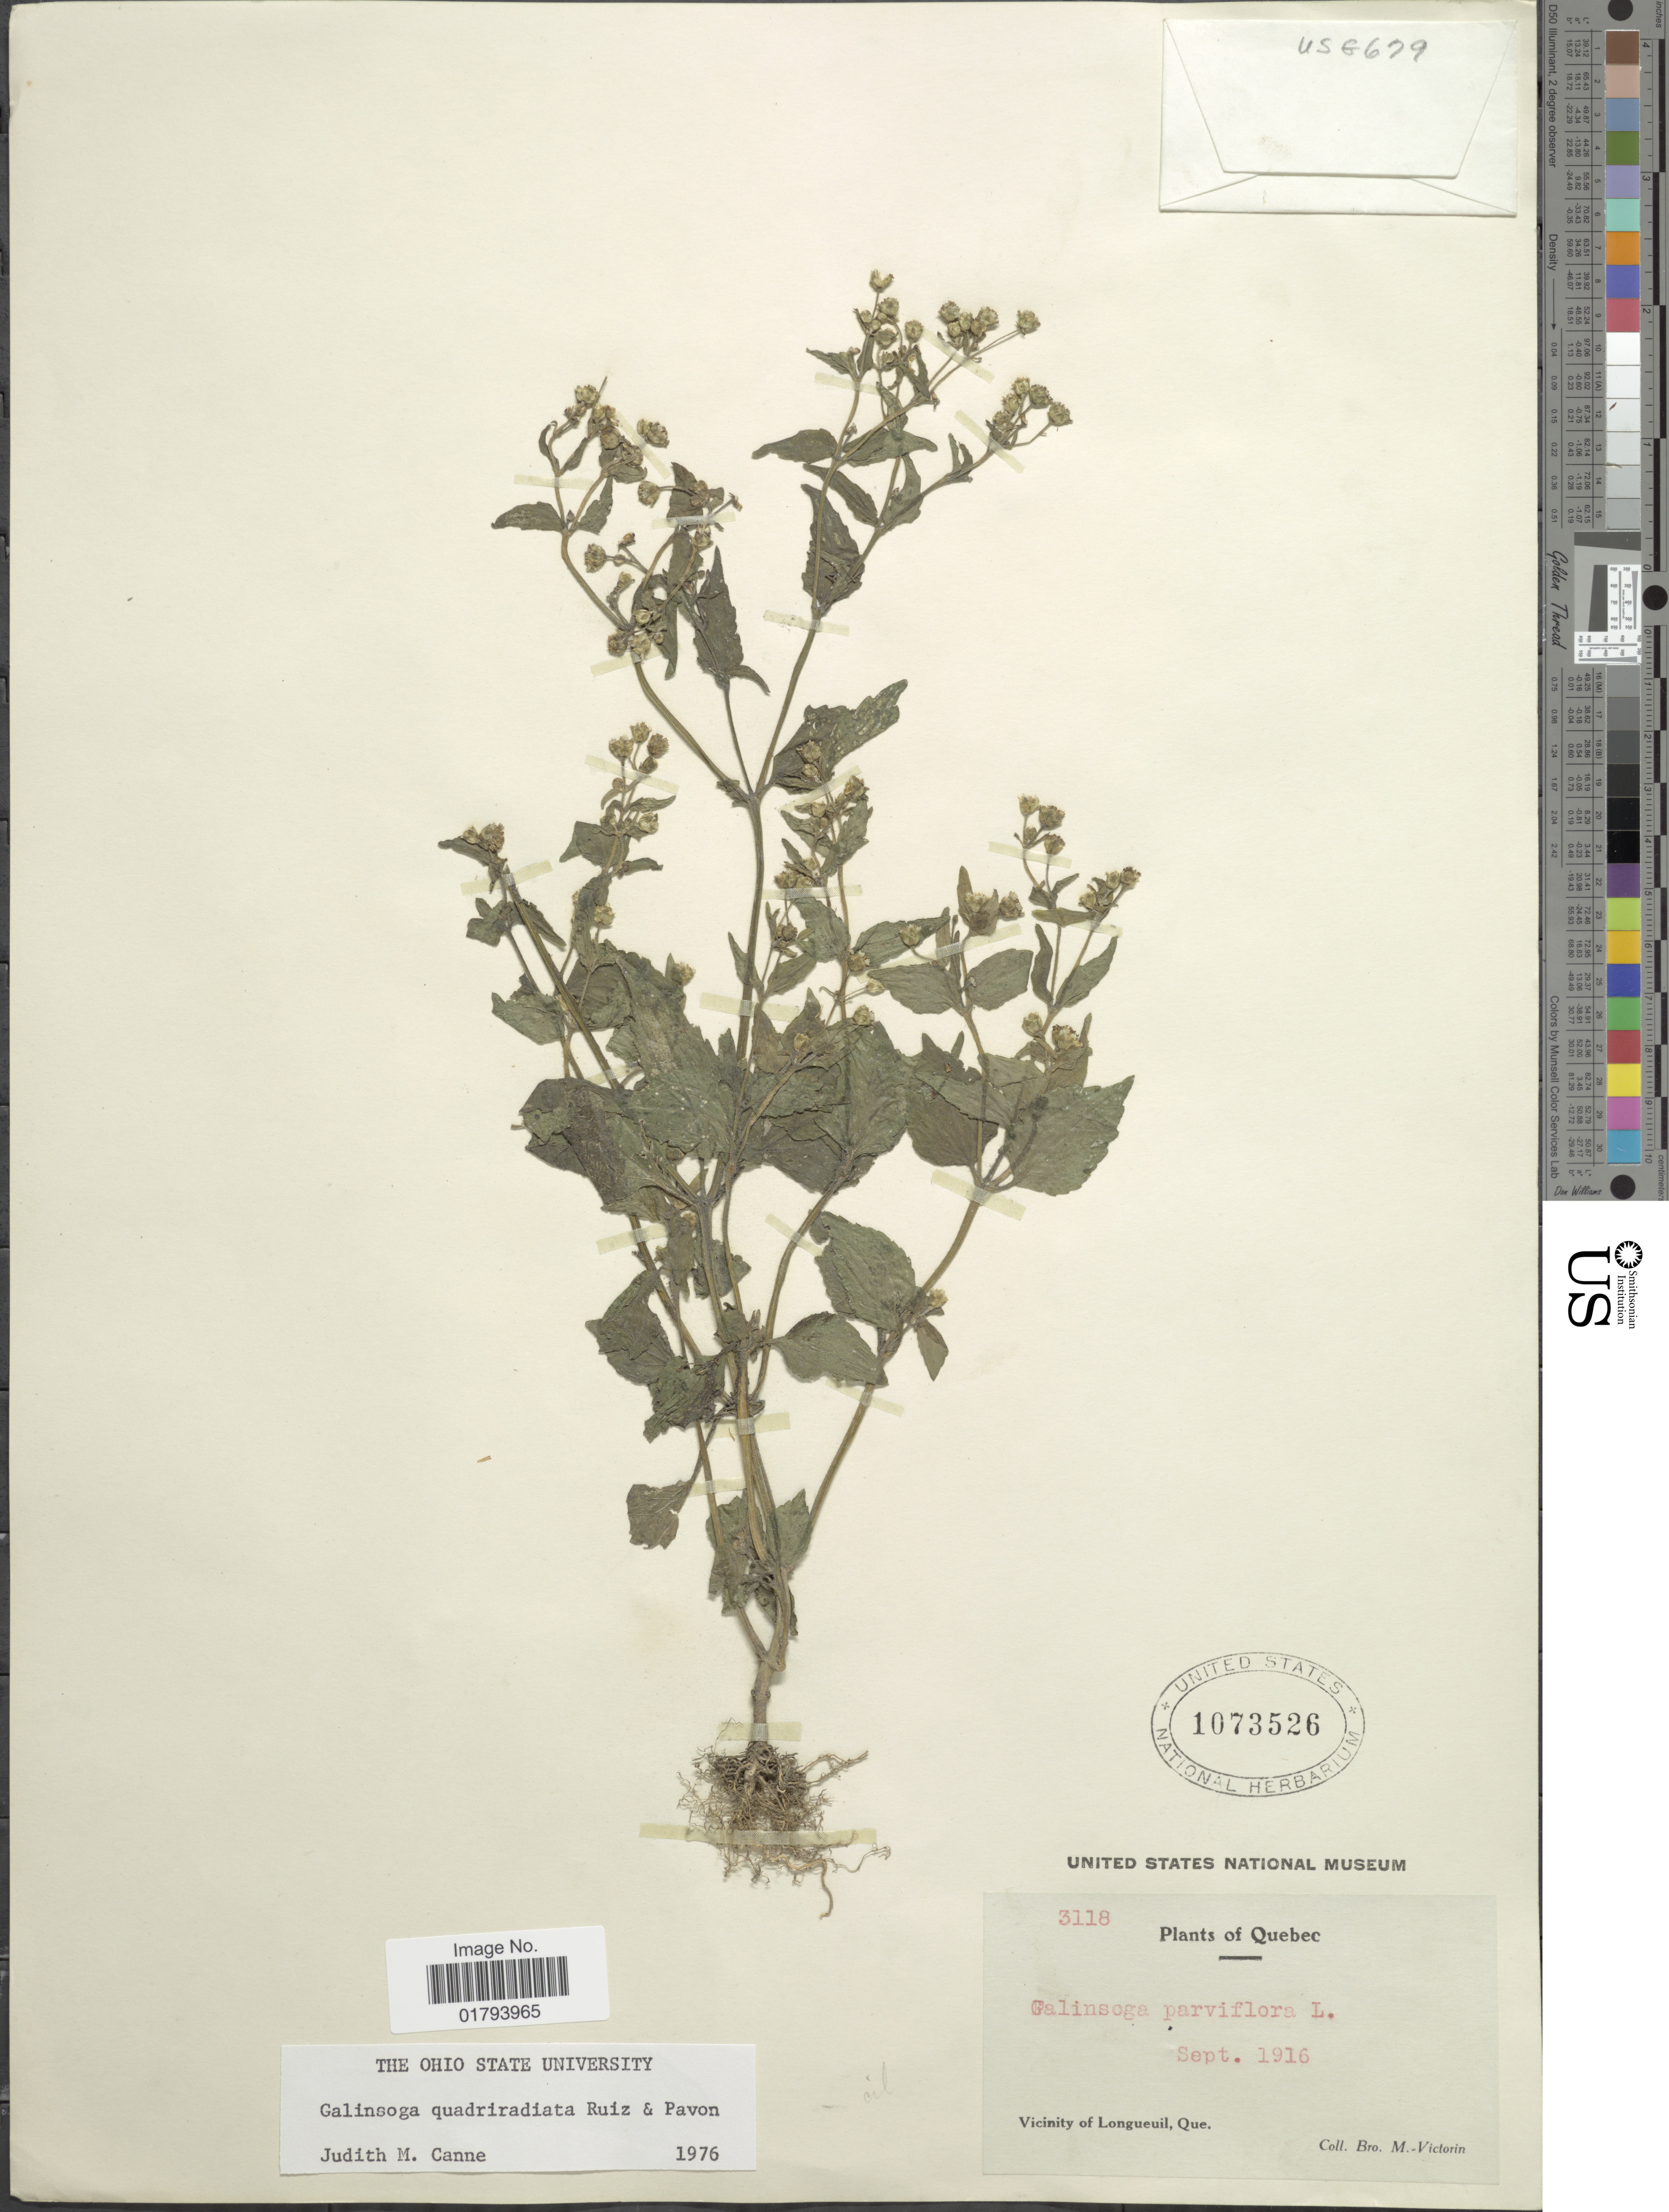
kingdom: Plantae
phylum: Tracheophyta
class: Magnoliopsida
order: Asterales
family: Asteraceae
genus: Galinsoga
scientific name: Galinsoga quadriradiata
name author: Ruiz & Pav.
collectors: Fr. Marie-Victorin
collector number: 3118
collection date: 1916-09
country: Canada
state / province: Quebec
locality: Vicinity of Longueuil, Que.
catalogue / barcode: US 1073526